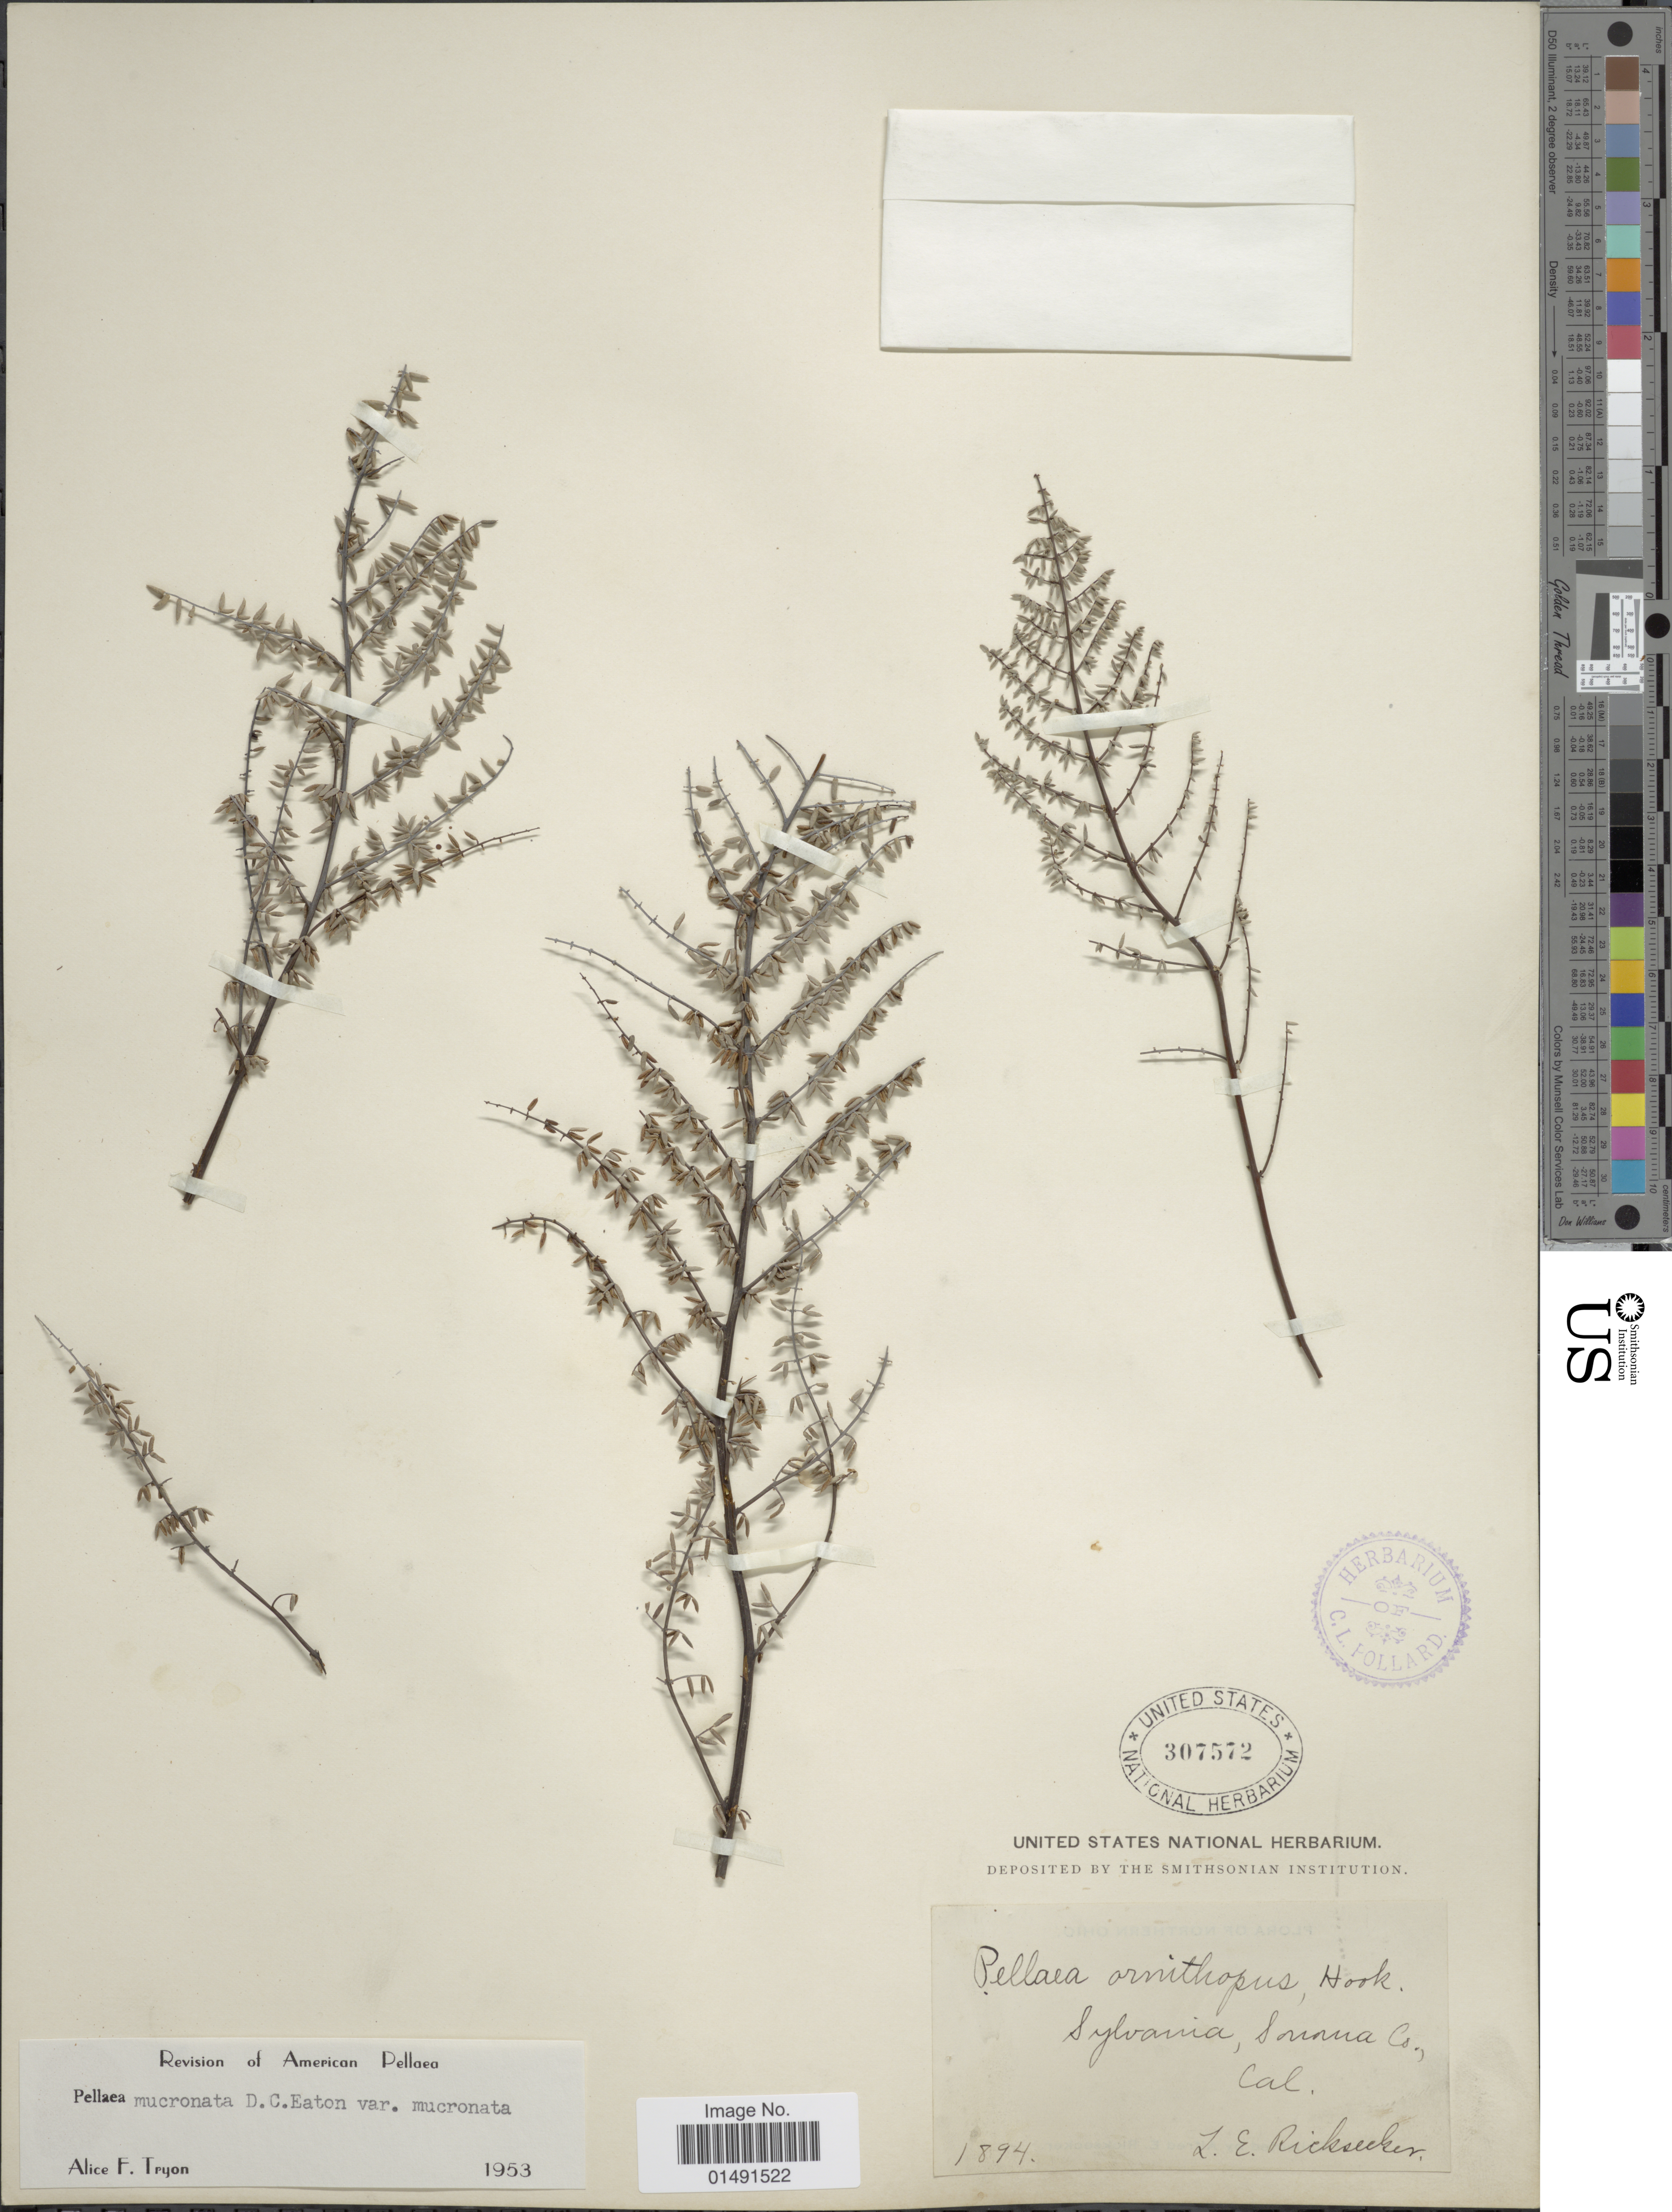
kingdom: Plantae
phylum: Tracheophyta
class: Polypodiopsida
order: Polypodiales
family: Pteridaceae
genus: Pellaea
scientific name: Pellaea mucronata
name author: (D.C. Eaton) D.C. Eaton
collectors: L. Rickseeker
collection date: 1894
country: United States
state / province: California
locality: Sylvania, Sonna Co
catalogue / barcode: US 307572